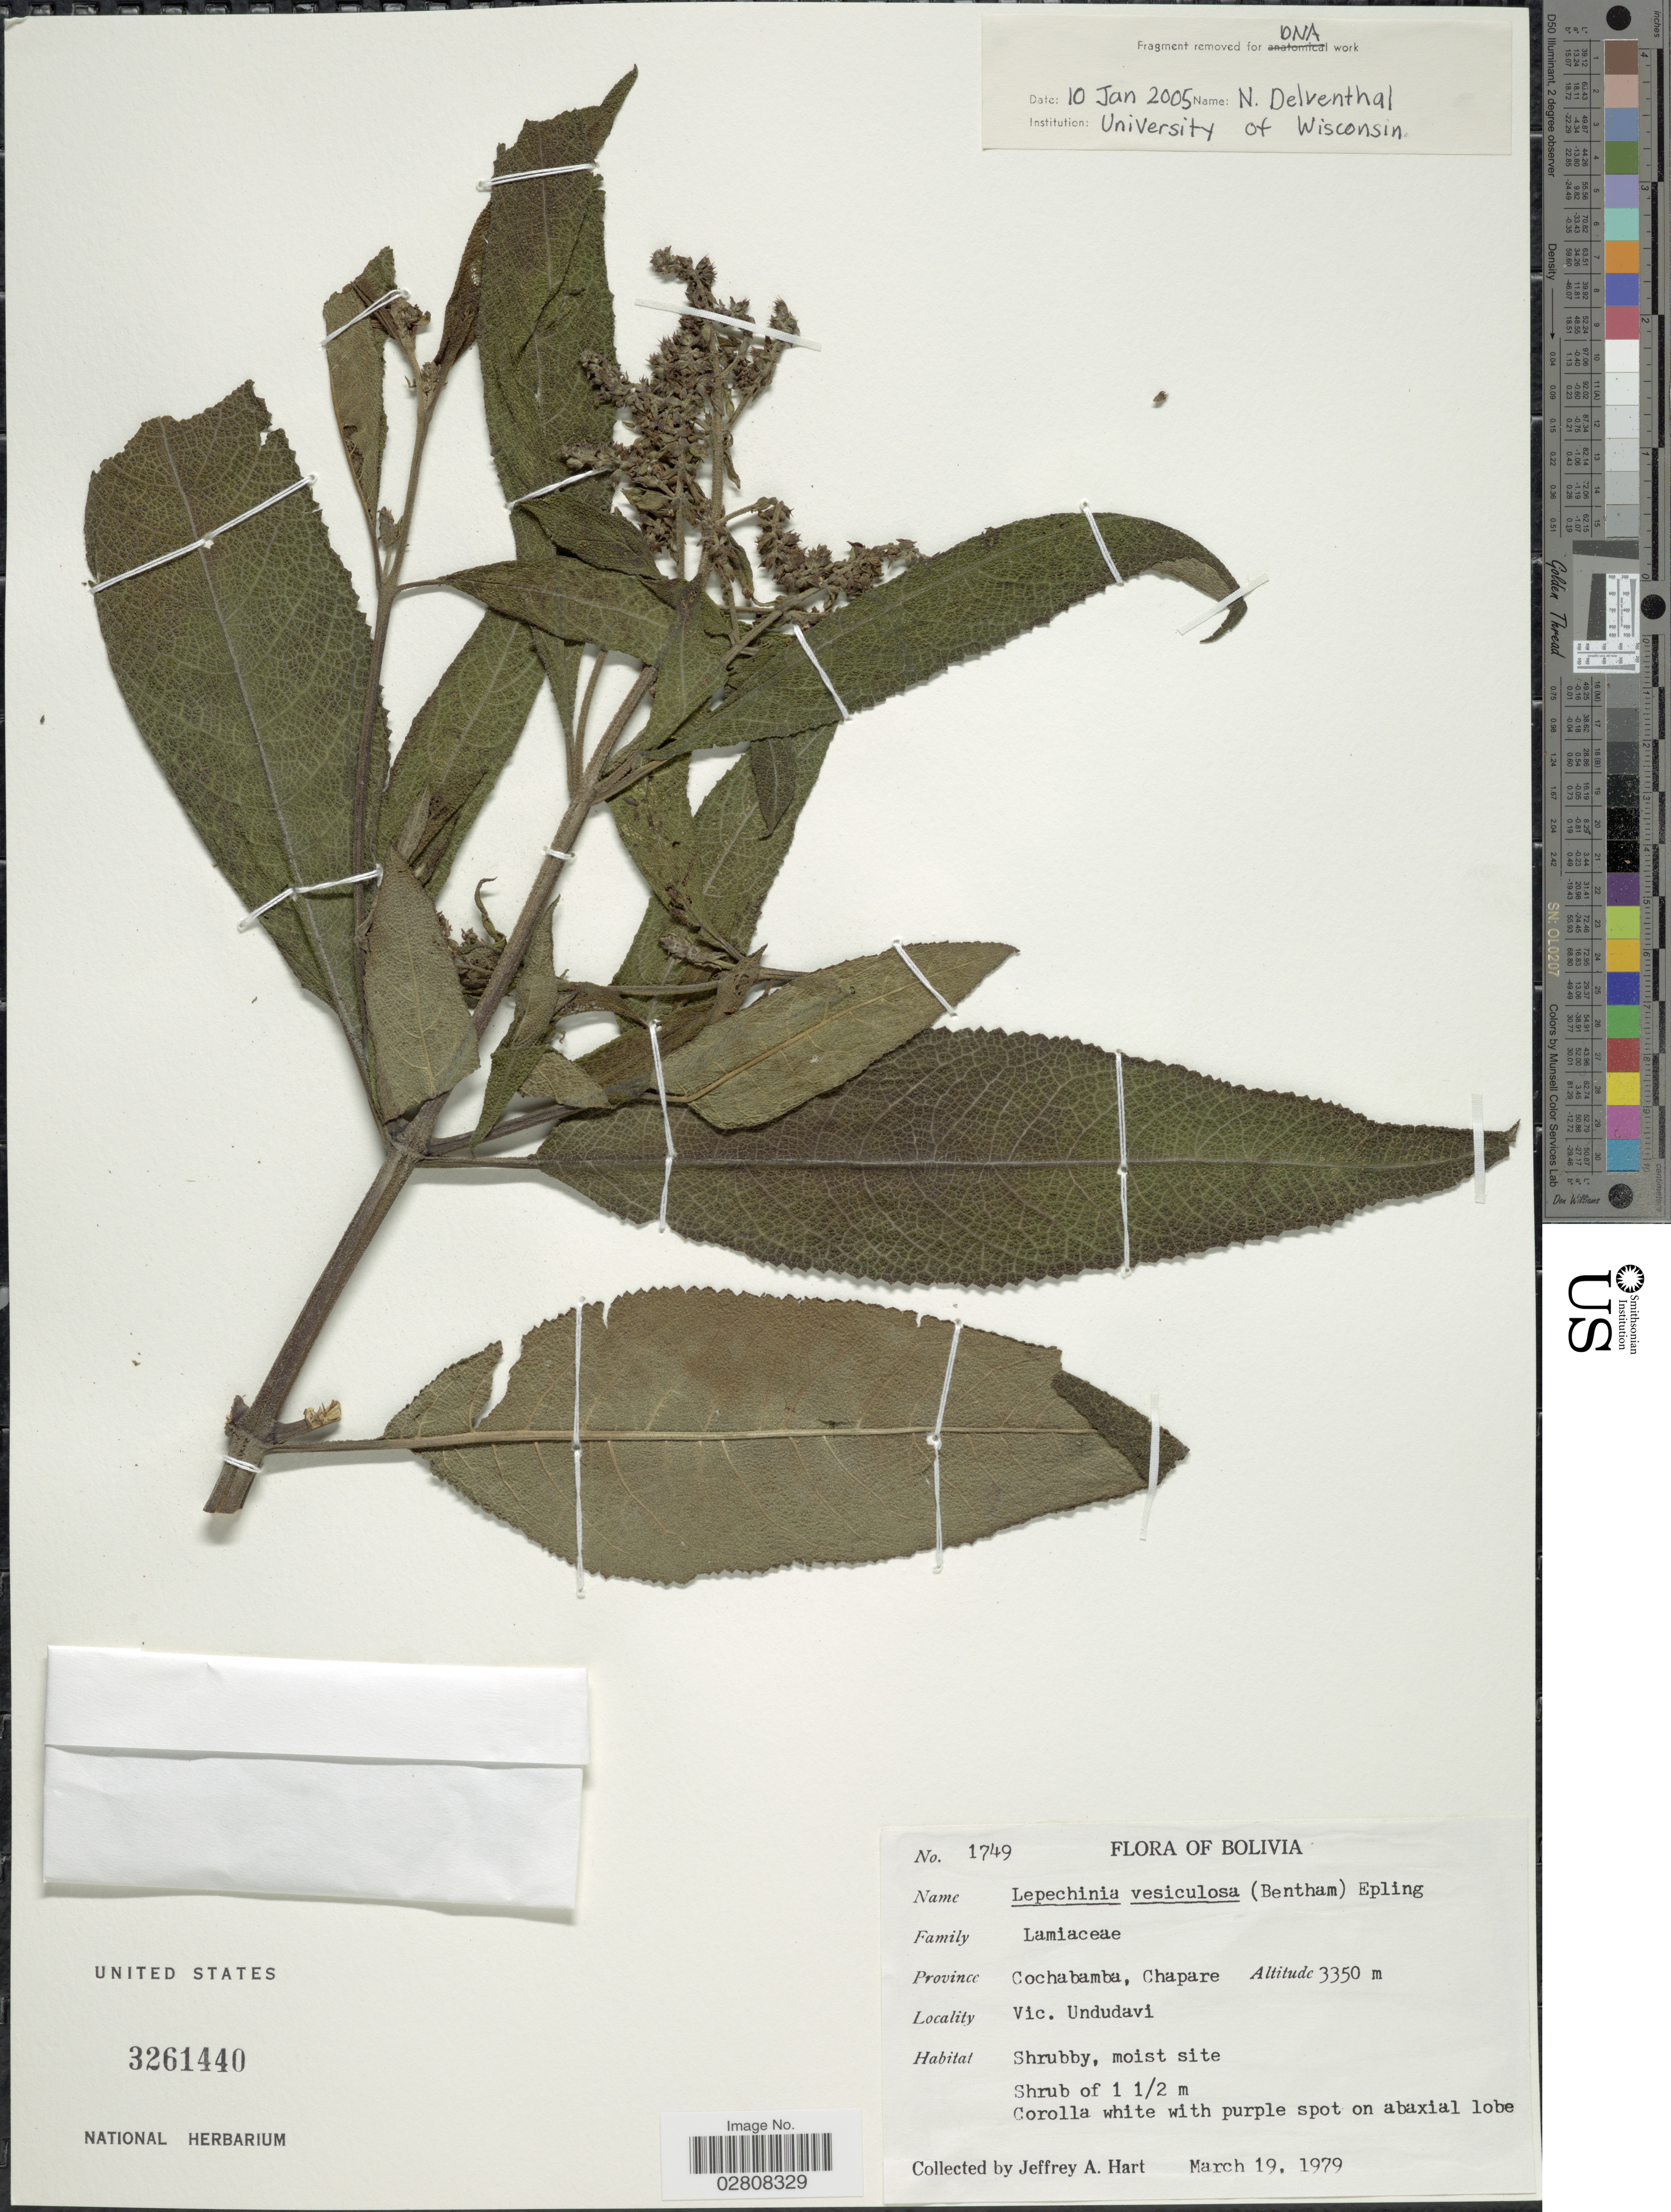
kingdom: Plantae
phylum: Tracheophyta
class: Magnoliopsida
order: Lamiales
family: Lamiaceae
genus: Lepechinia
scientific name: Lepechinia vesiculosa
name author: (Benth.) Epling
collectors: J. A. Hart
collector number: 1749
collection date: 1979-03-19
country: Bolivia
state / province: Cochabamba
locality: Province Cochabamba, Chapara. Vic. Undudavi.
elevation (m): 3350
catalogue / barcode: US 3261440